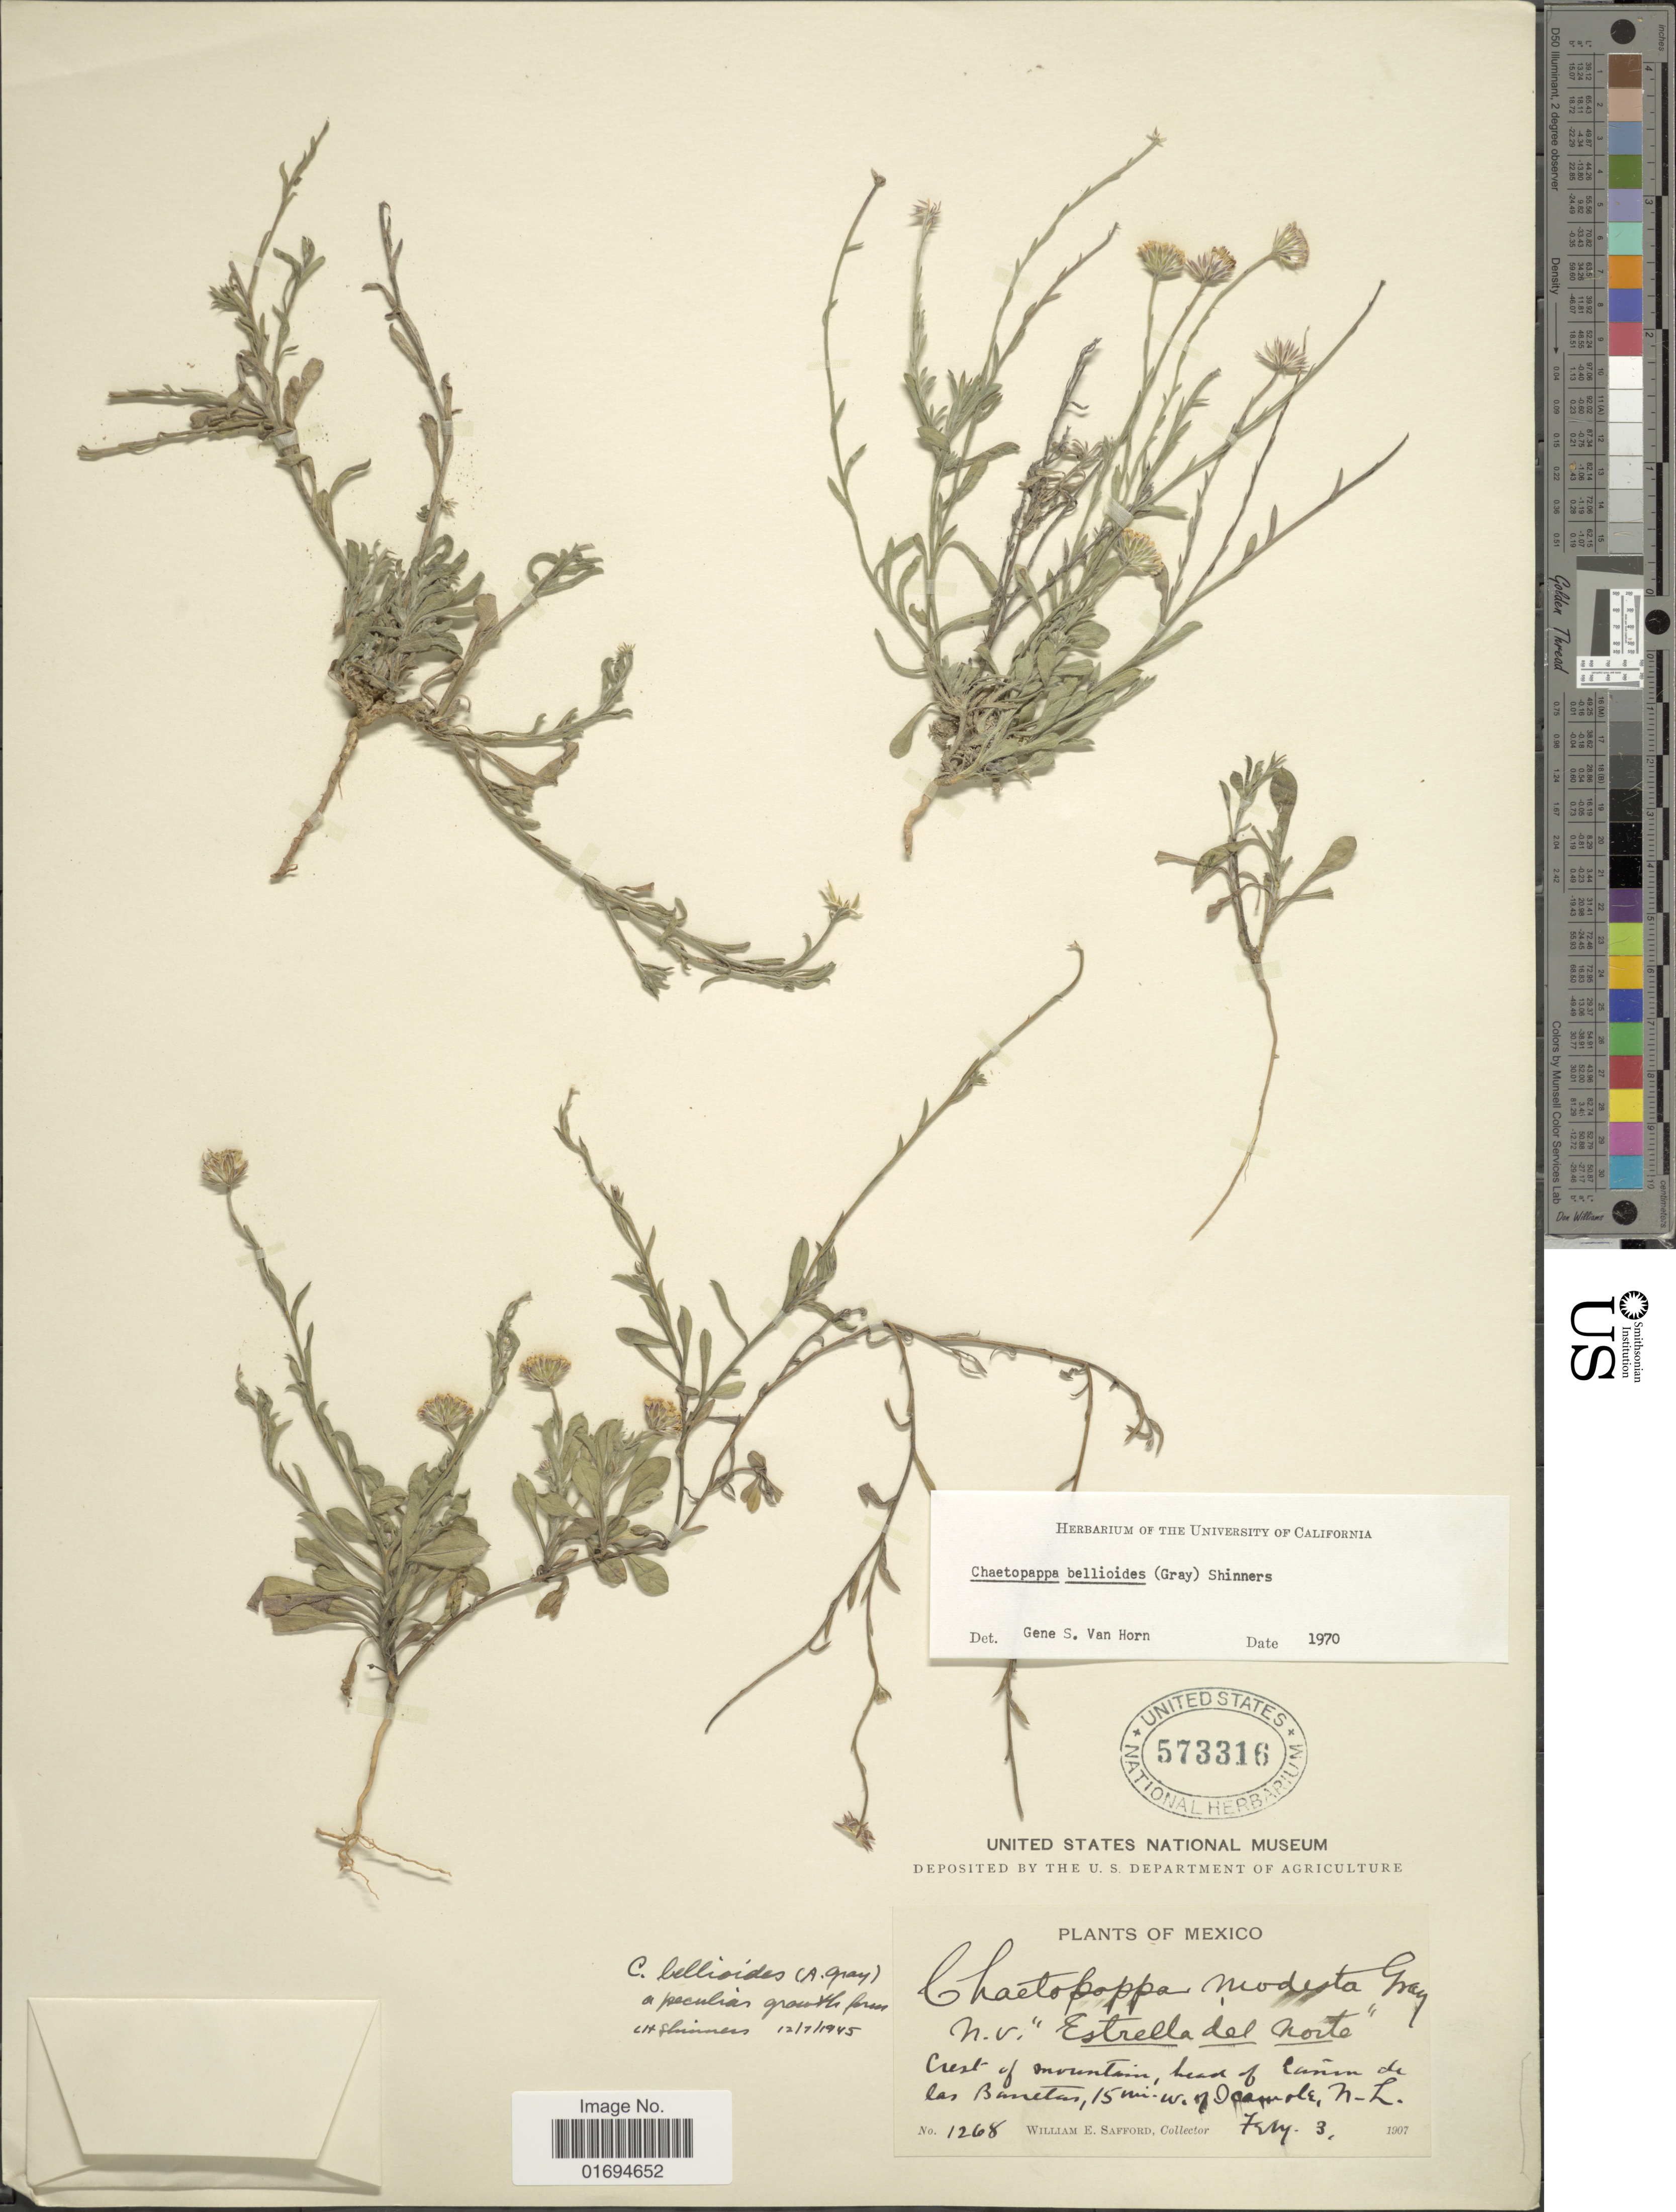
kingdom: Plantae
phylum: Tracheophyta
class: Magnoliopsida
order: Asterales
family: Asteraceae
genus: Chaetopappa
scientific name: Chaetopappa bellioides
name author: (A. Gray) Shinners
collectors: W. E. Safford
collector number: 1268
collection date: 1907-02-03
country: Mexico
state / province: Nuevo León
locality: Crest of mountain, head of Canon de las Banetas, 15 mi. w. of Icamole, N. L.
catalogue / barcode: US 573316